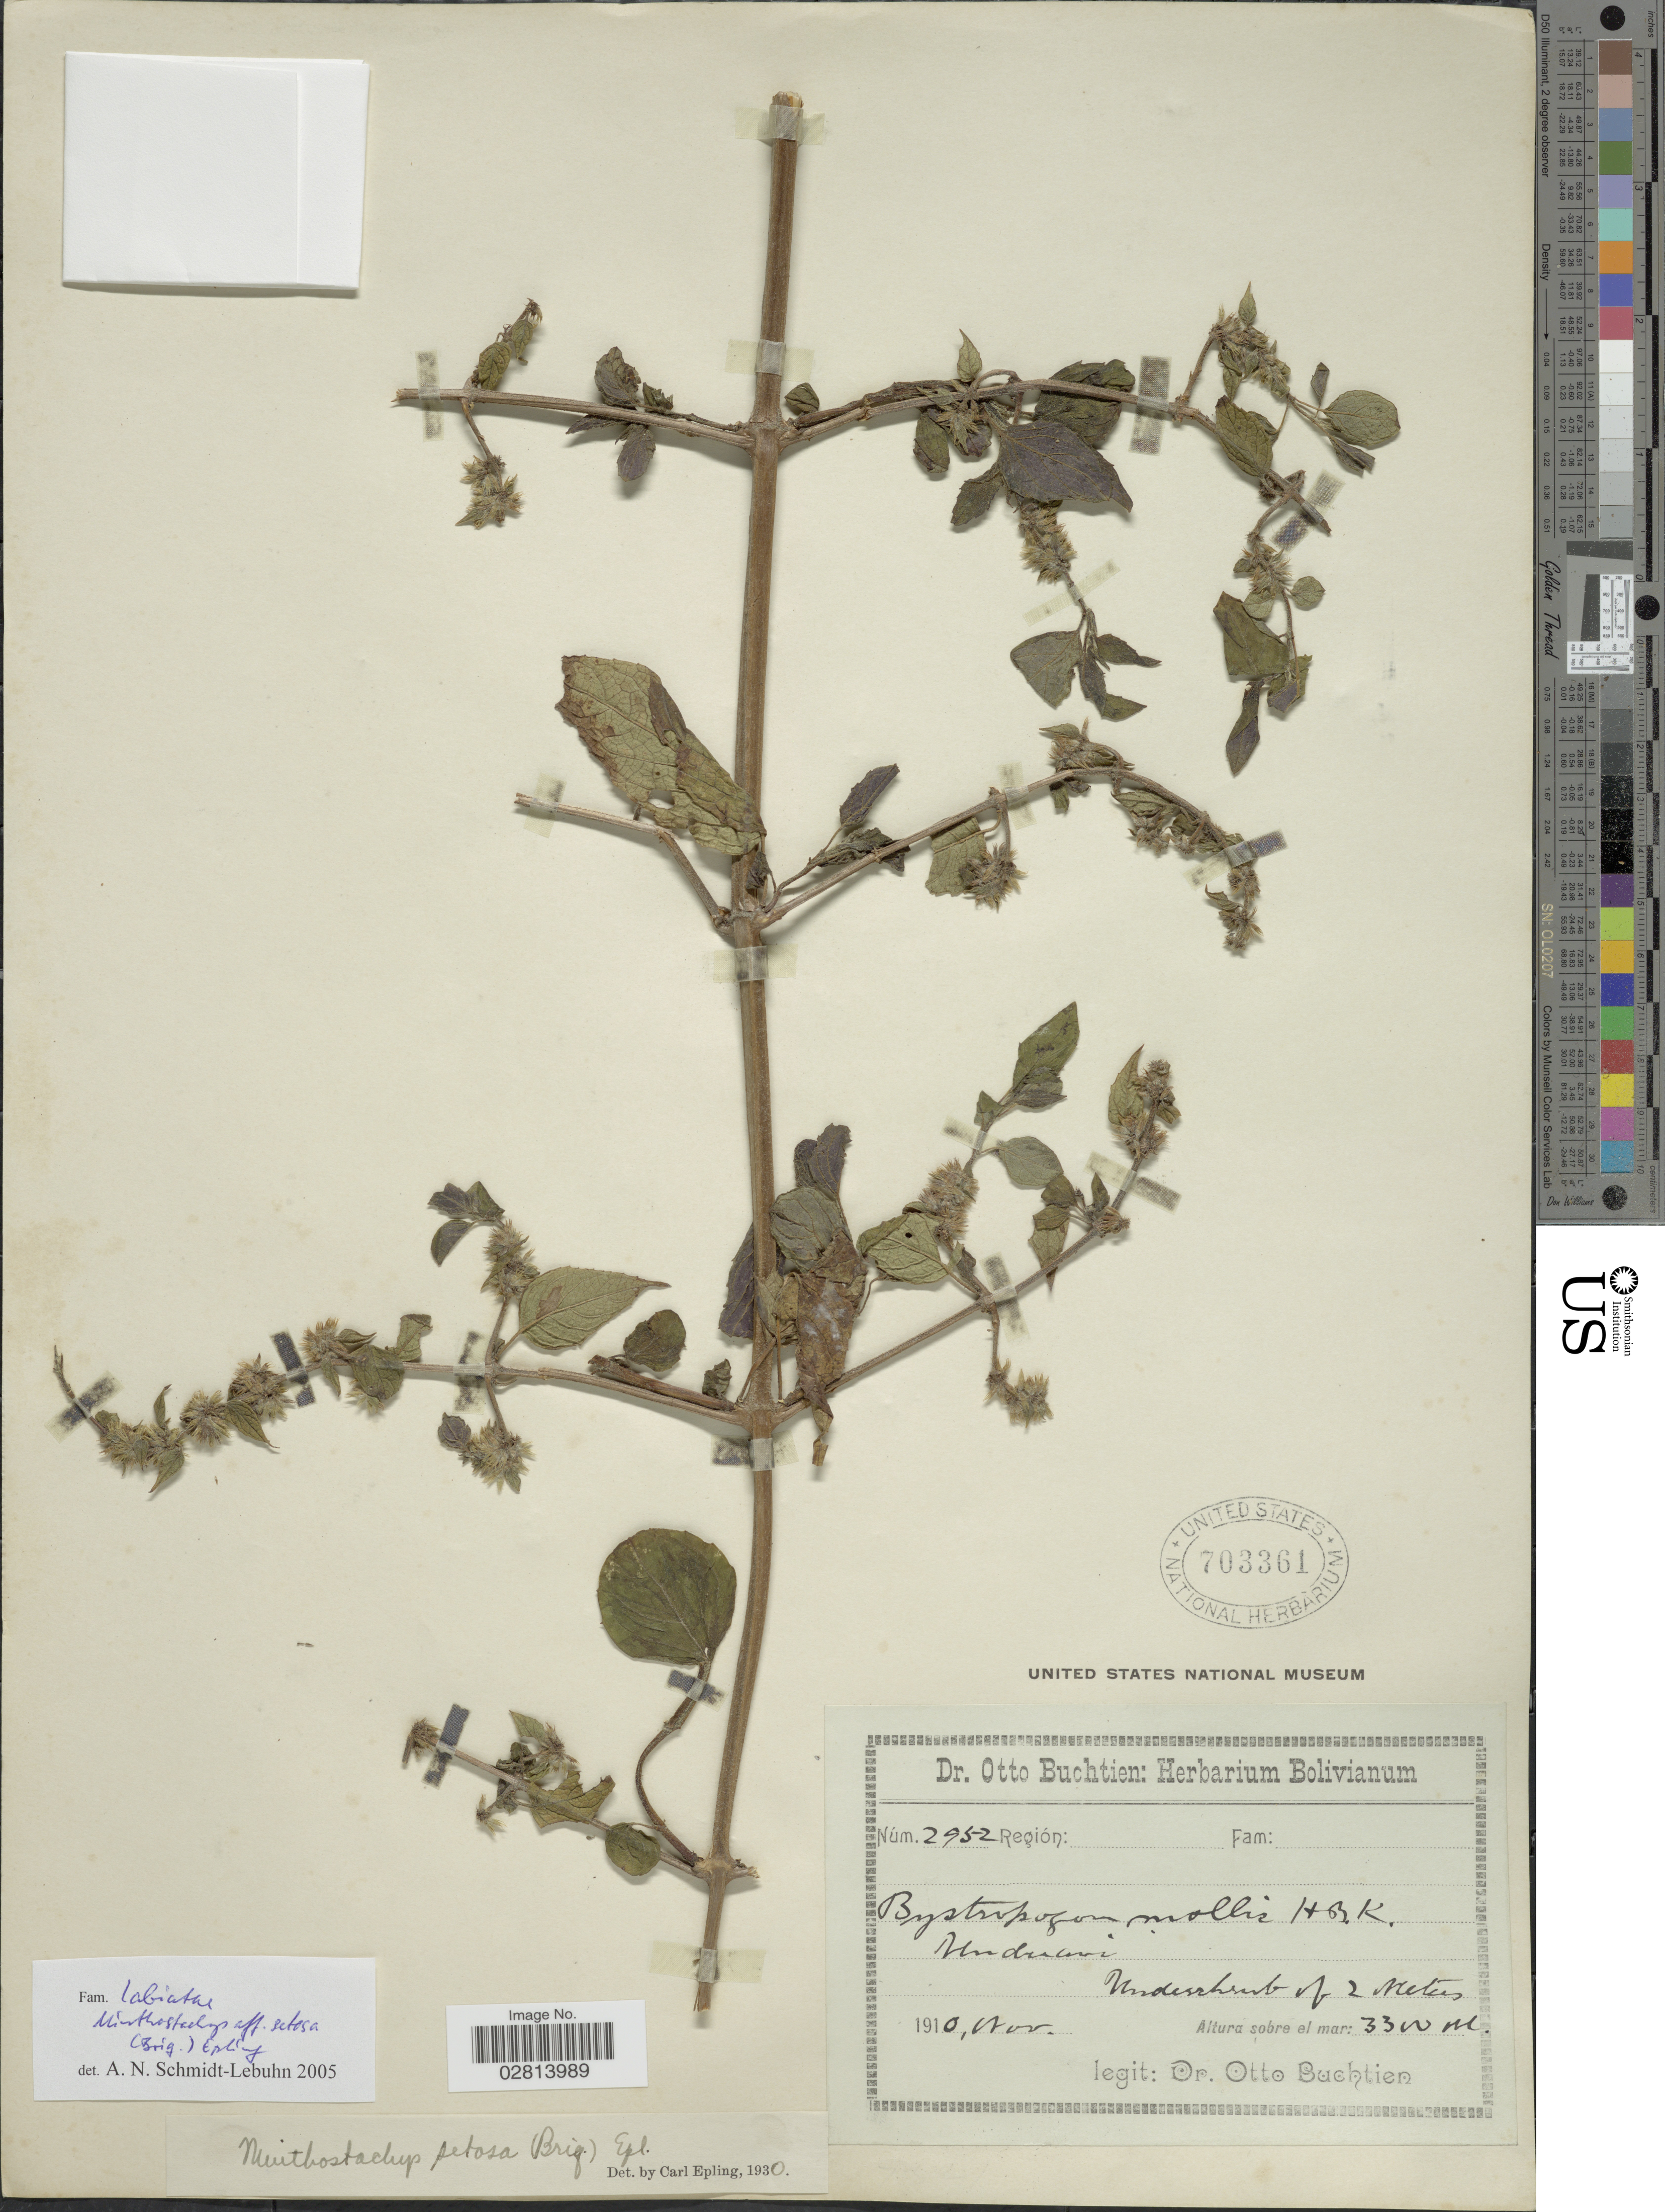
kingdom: Plantae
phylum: Tracheophyta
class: Magnoliopsida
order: Lamiales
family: Lamiaceae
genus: Minthostachys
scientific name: Minthostachys setosa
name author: (Briq.) Epling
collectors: O. Buchtien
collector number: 2952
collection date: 1910-11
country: Bolivia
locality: Unduavi, under shrub of 2 meters.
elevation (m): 3300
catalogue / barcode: US 703361